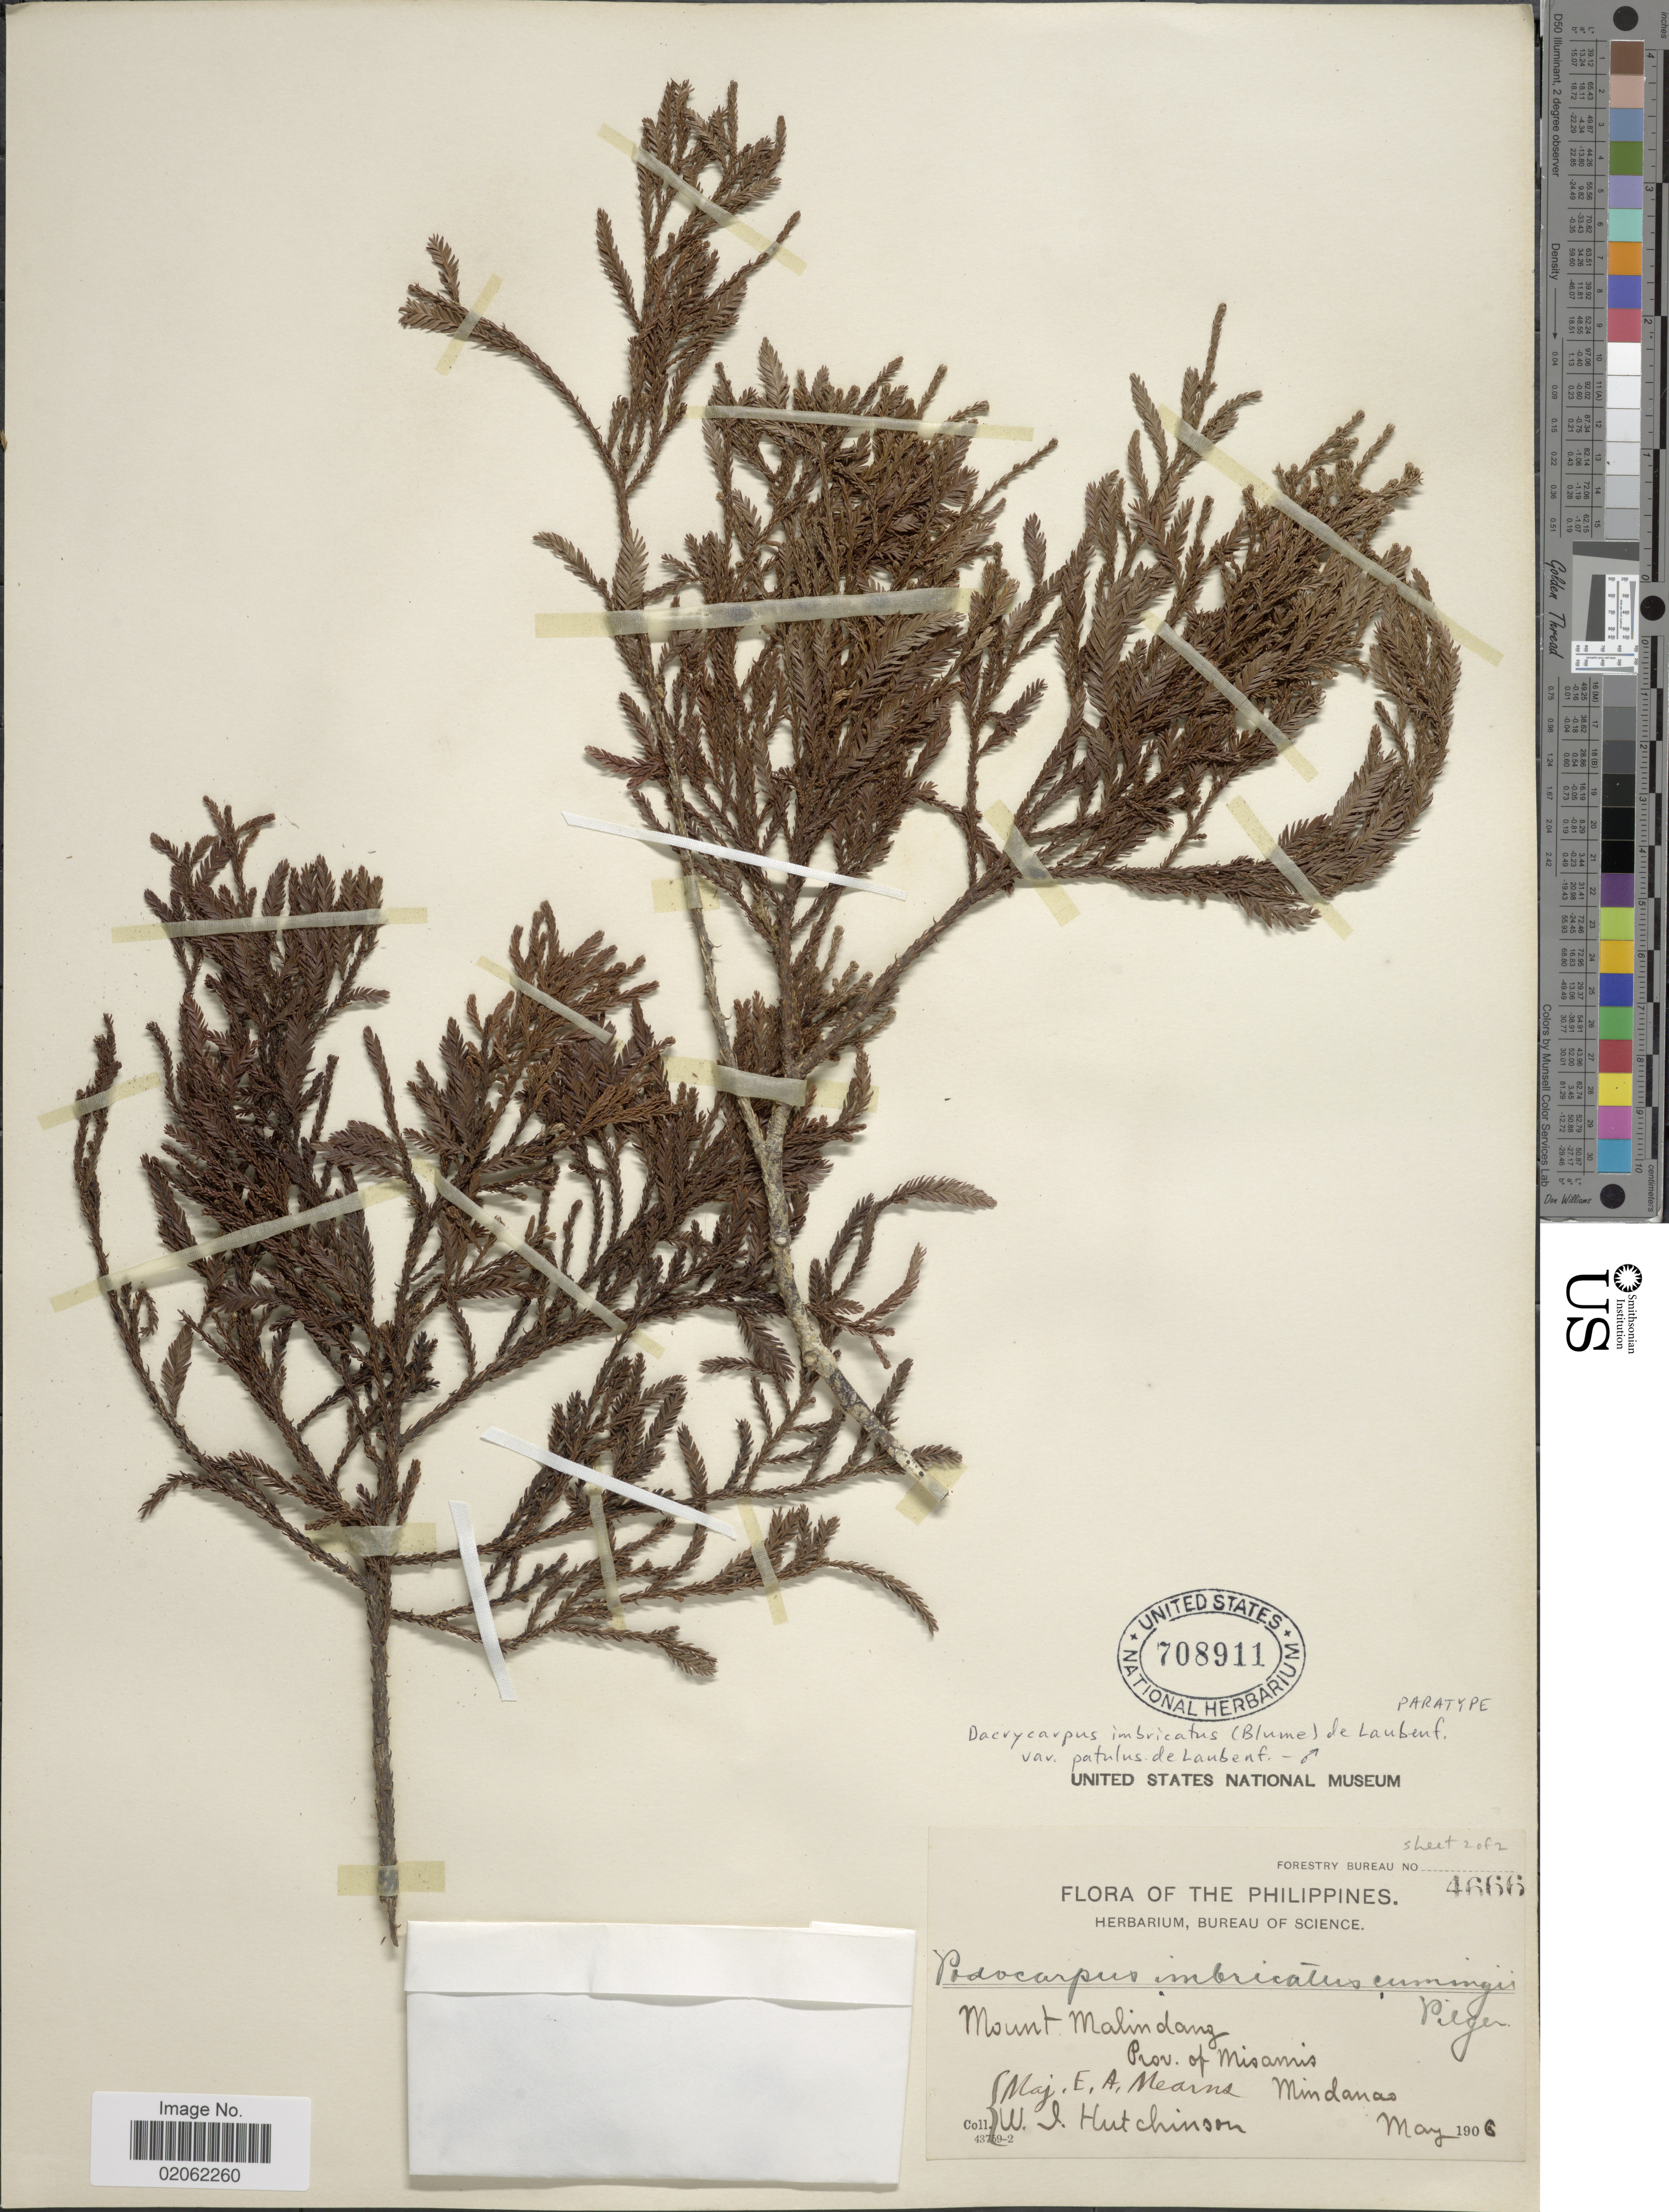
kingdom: Plantae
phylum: Tracheophyta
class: Pinopsida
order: Pinales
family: Podocarpaceae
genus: Dacrycarpus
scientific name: Dacrycarpus imbricatus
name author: (Blume) de Laub.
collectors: E. A. Mearns & W. J. Hutchinson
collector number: Forestry Bureau 4666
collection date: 1906-05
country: Philippines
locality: Mount Malindang, Prov. of Misamis, Mindanao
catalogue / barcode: US 708911